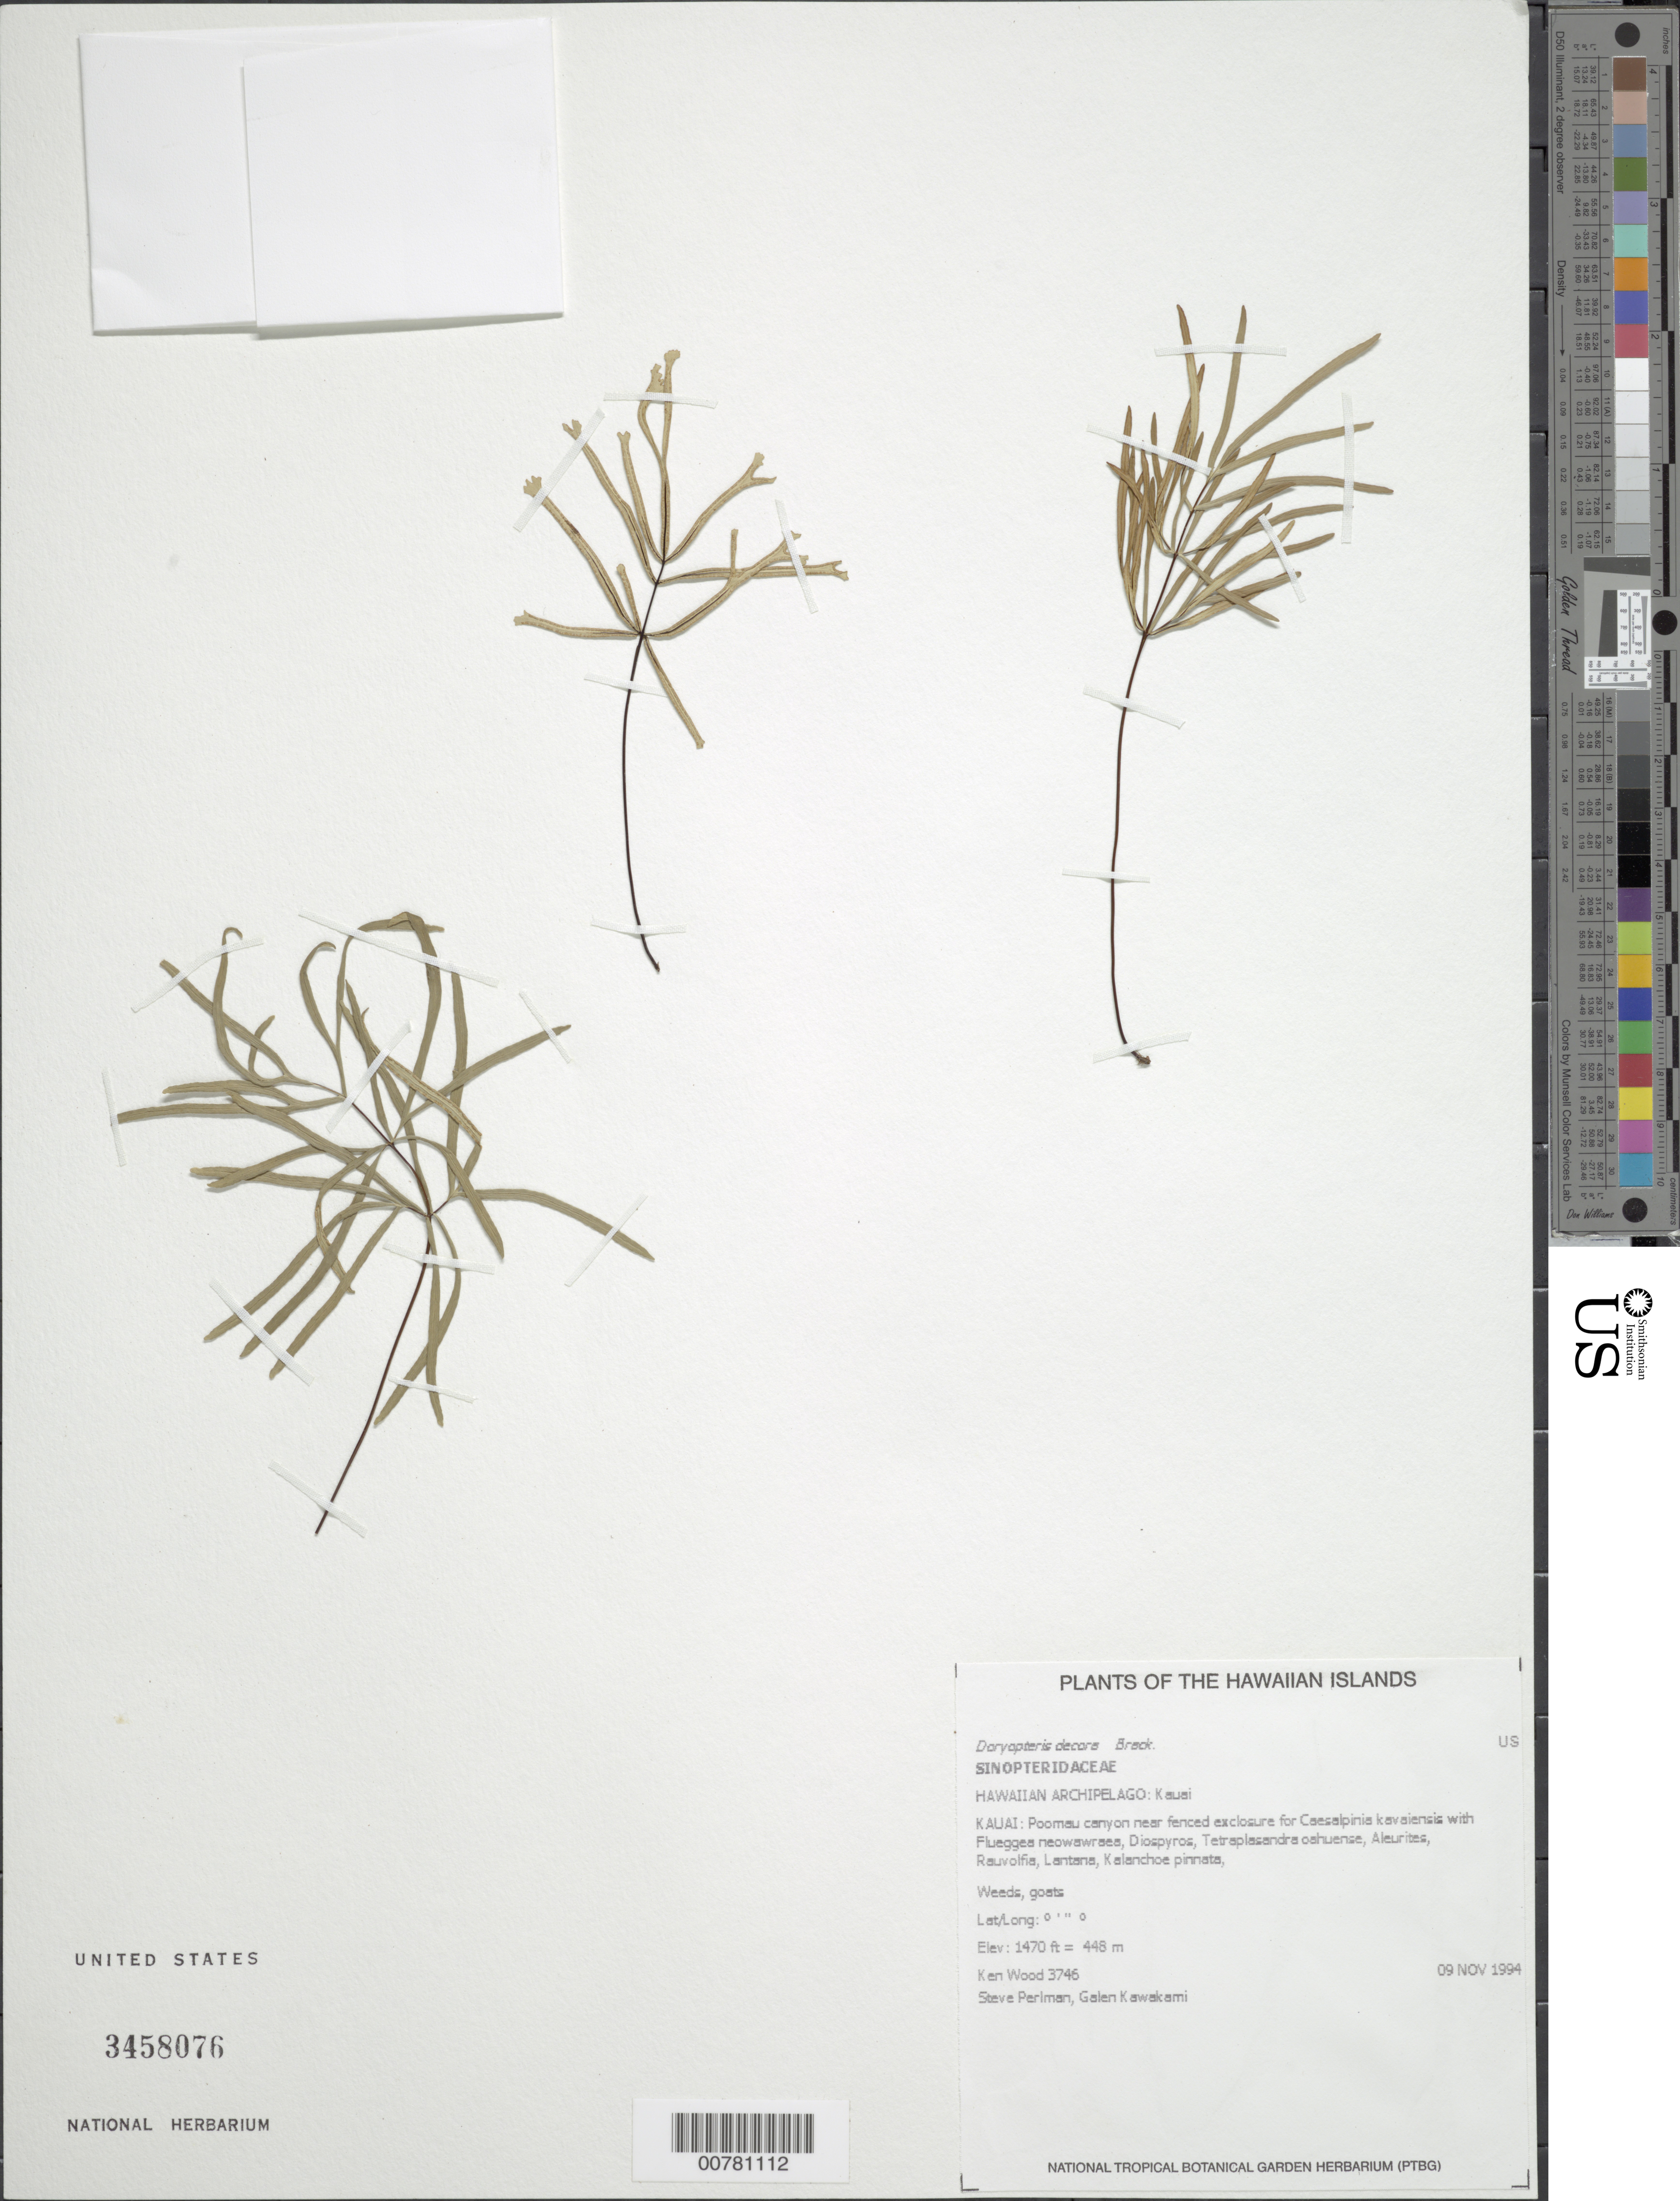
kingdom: Plantae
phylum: Tracheophyta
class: Polypodiopsida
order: Polypodiales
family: Pteridaceae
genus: Doryopteris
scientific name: Doryopteris decipiens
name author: (Hook.) J. Sm.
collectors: K. R. Wood, S. P. Perlman & G. Kawakami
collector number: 3746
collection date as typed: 9 Nov 1994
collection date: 1994-11-09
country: United States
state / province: Hawaii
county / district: Kaui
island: Kaua'i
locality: Poomau canyon near fenced exclosure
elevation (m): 448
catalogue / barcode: US 3458076